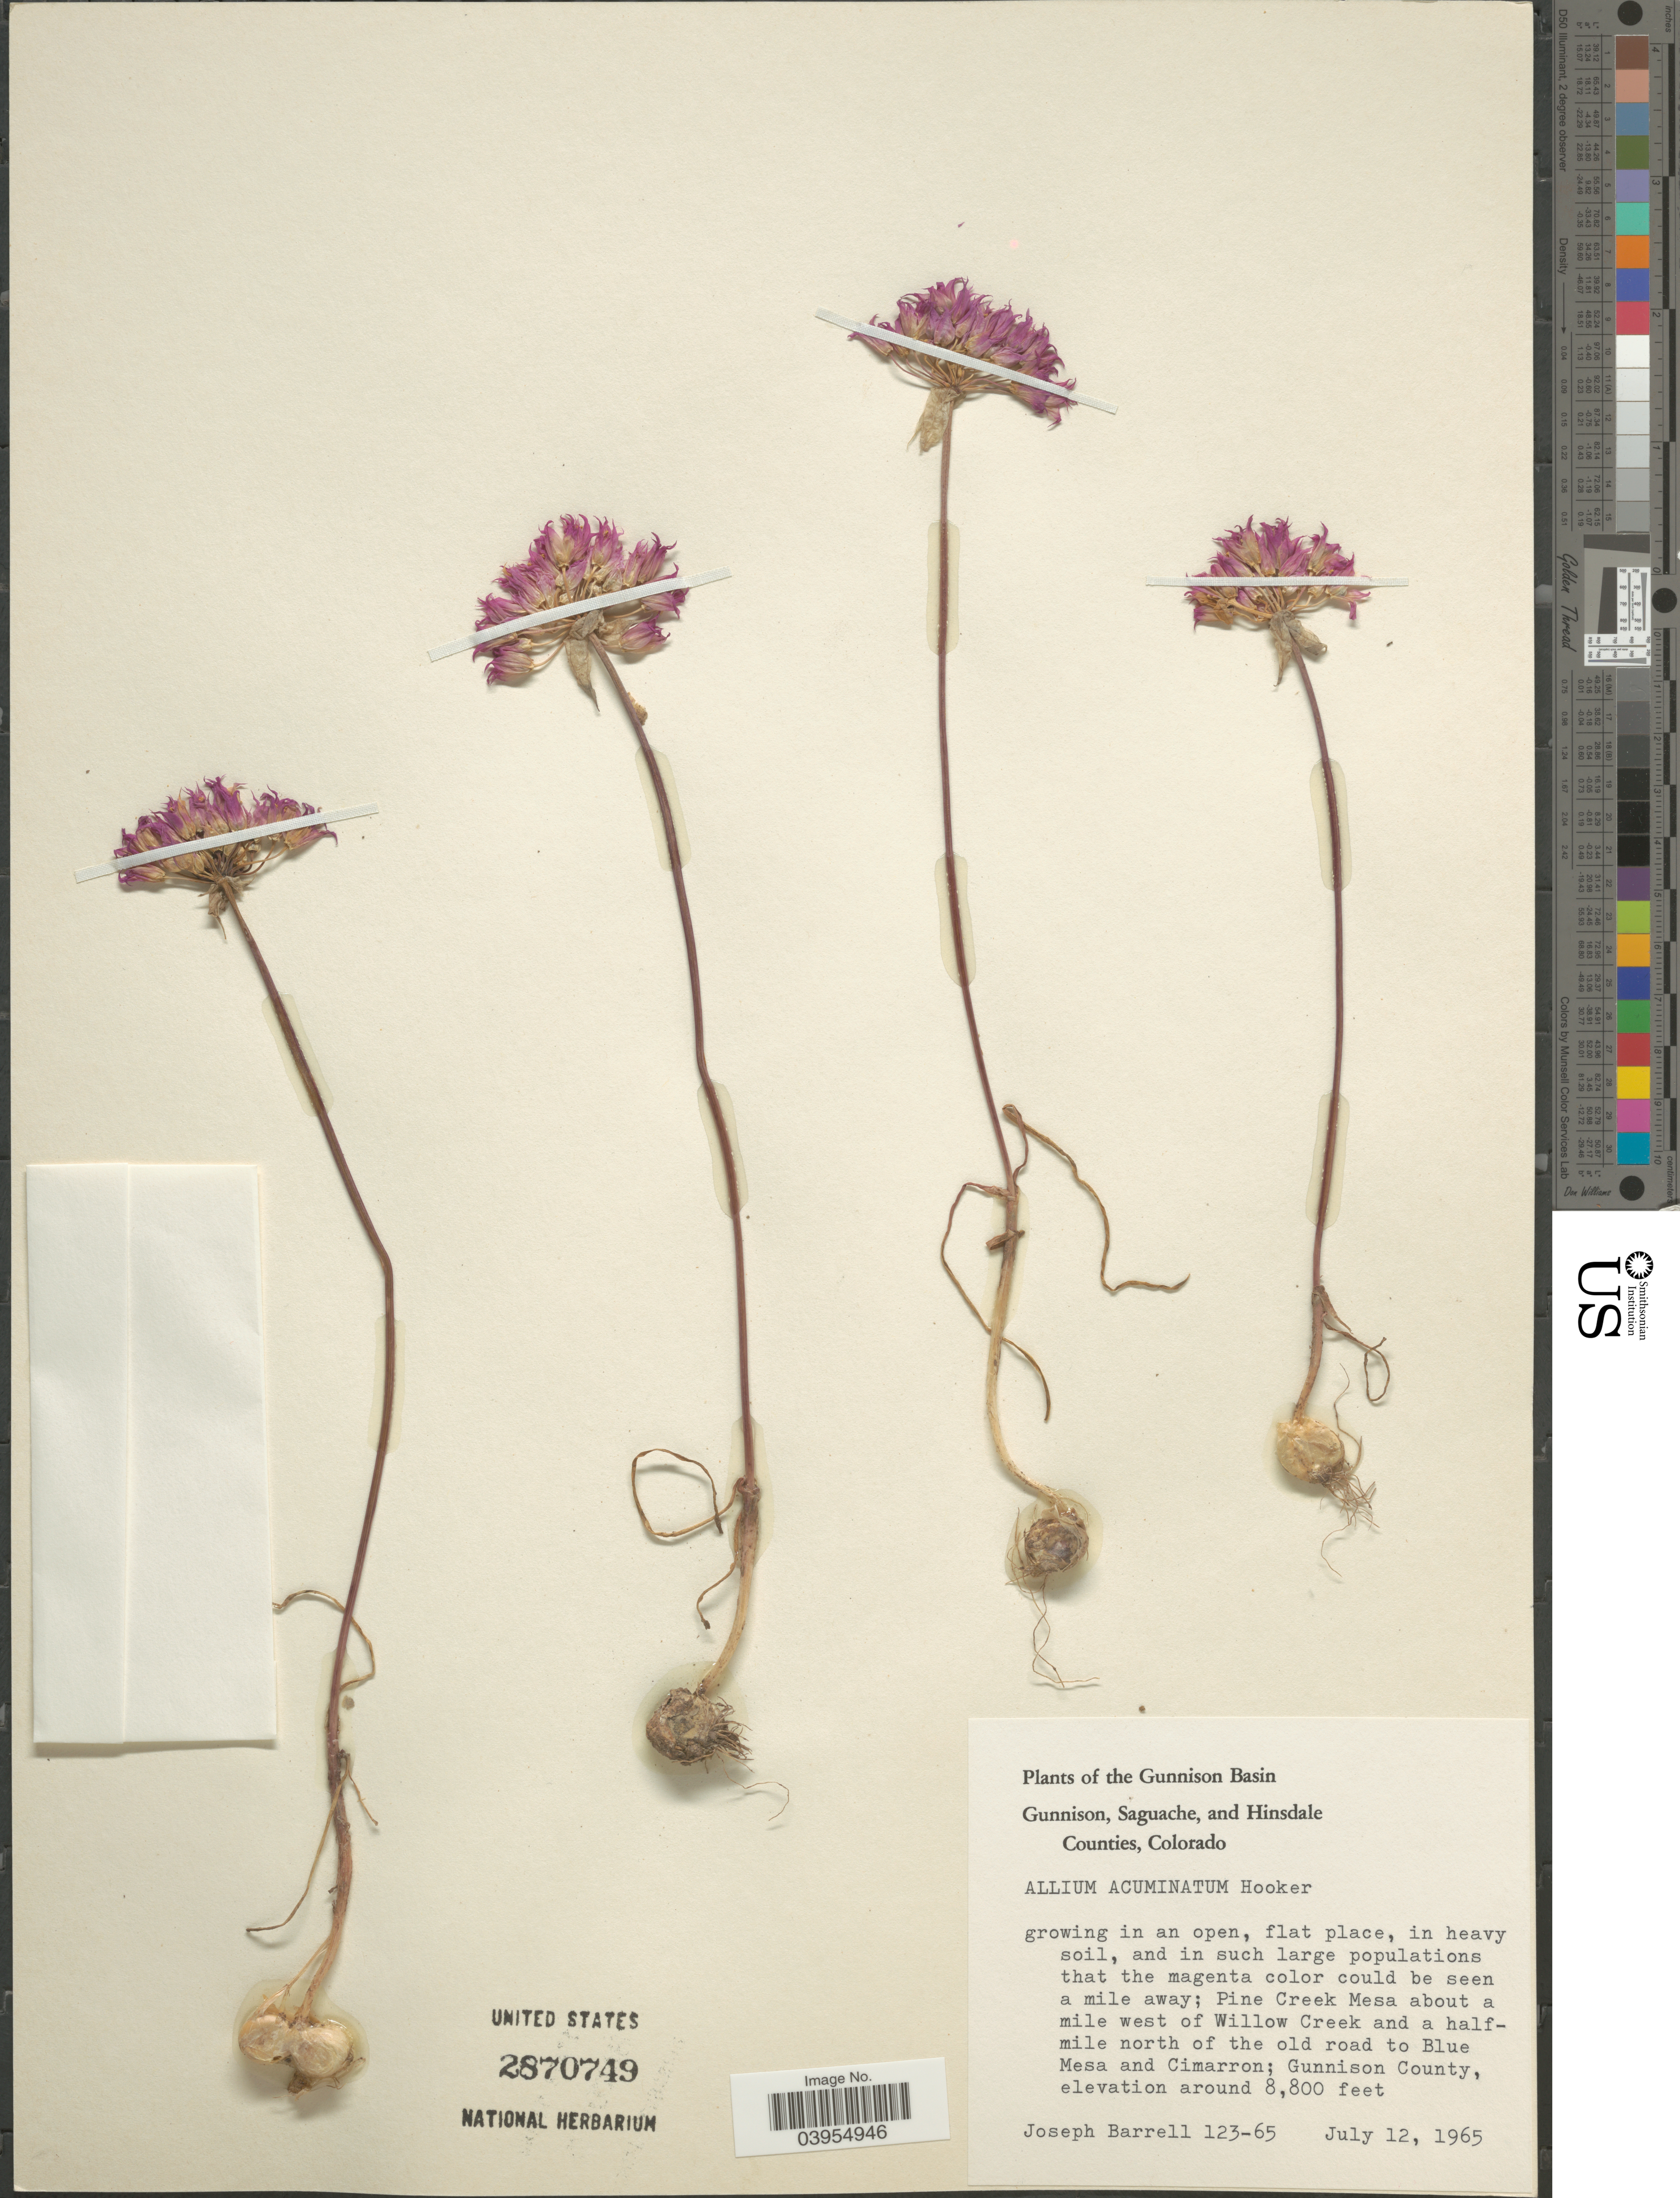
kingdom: Plantae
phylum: Tracheophyta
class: Liliopsida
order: Asparagales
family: Amaryllidaceae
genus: Allium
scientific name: Allium acuminatum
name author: Hook.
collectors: J. Barrell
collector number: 123-65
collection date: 1965-07-12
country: United States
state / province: Colorado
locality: Gunnison Basin. In an open, flat place, in heavy soil. Pine Creek Mesa about a mile west of Willow Creek and a halfmile north of the old road to Blue Mesa and Cimarron; Gunnison County.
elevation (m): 2682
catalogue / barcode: US 2870749